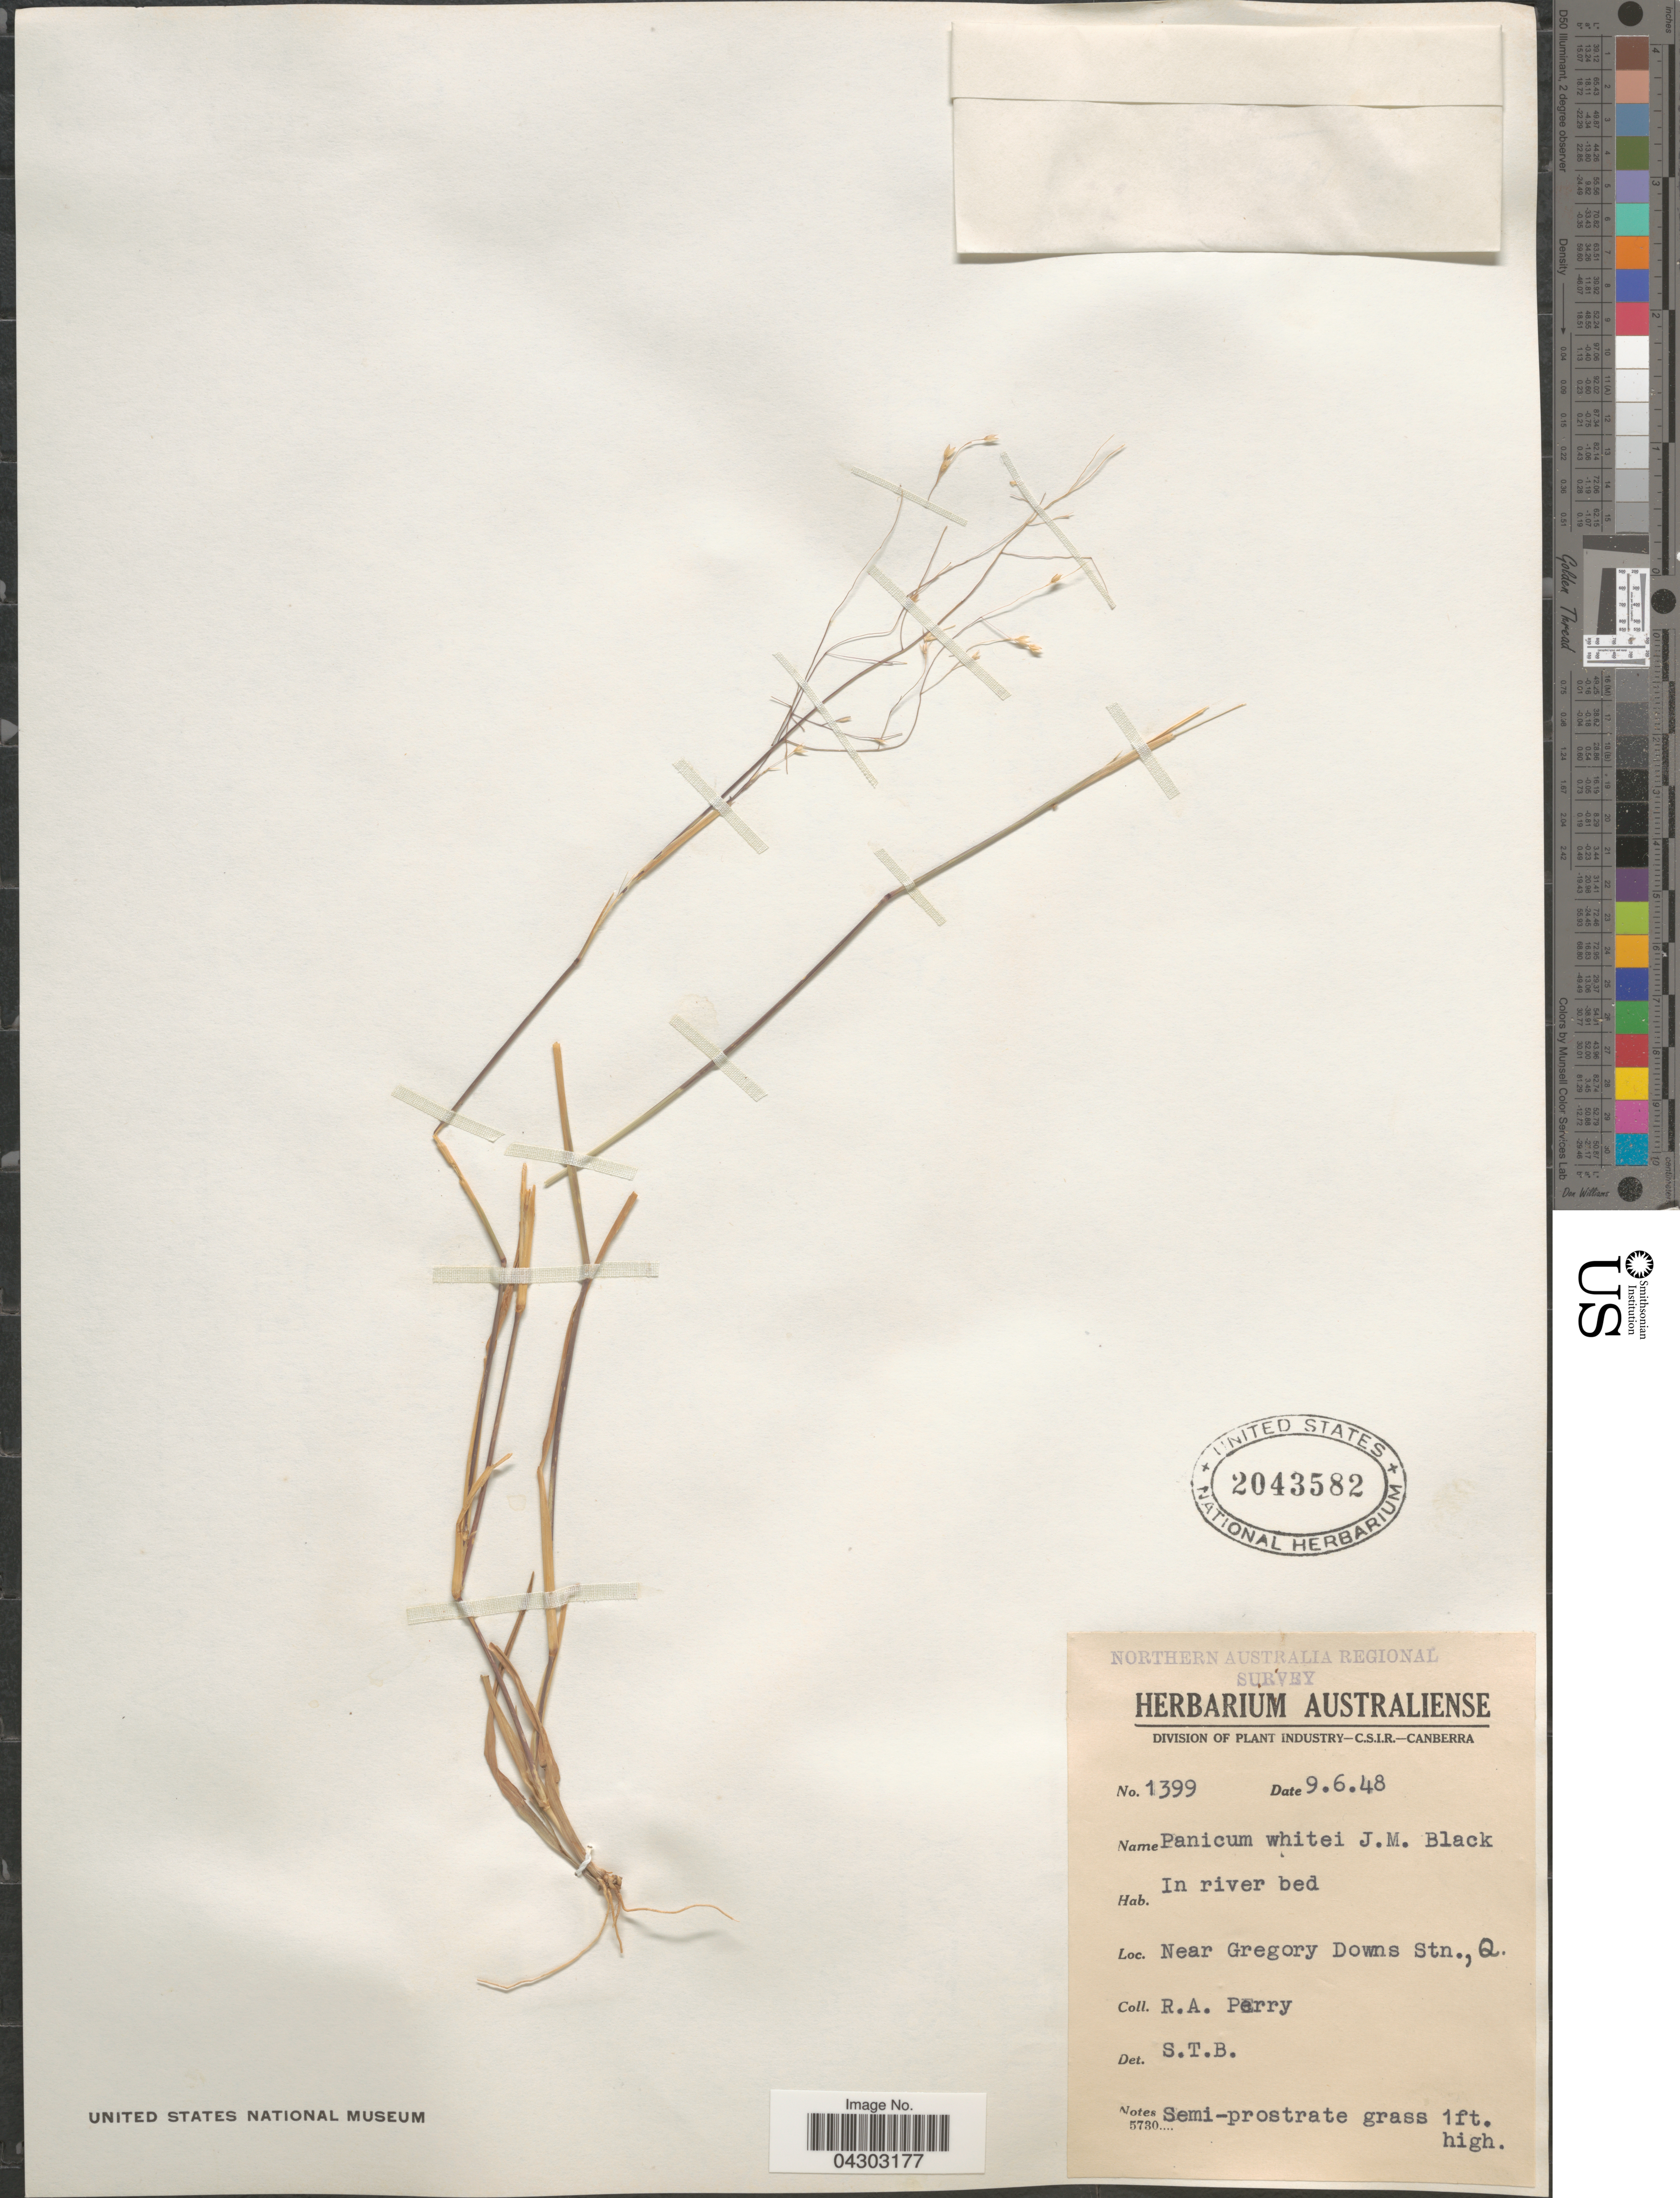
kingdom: Plantae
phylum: Tracheophyta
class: Liliopsida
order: Poales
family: Poaceae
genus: Panicum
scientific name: Panicum laevinode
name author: Lindl.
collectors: Perry, R. A.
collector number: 1399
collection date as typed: Transcribed d/m/y: 9/6/48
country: Australia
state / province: Queensland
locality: Northern Australia Regional Survey. Near Gregory Downs Stn.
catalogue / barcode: US 2043582